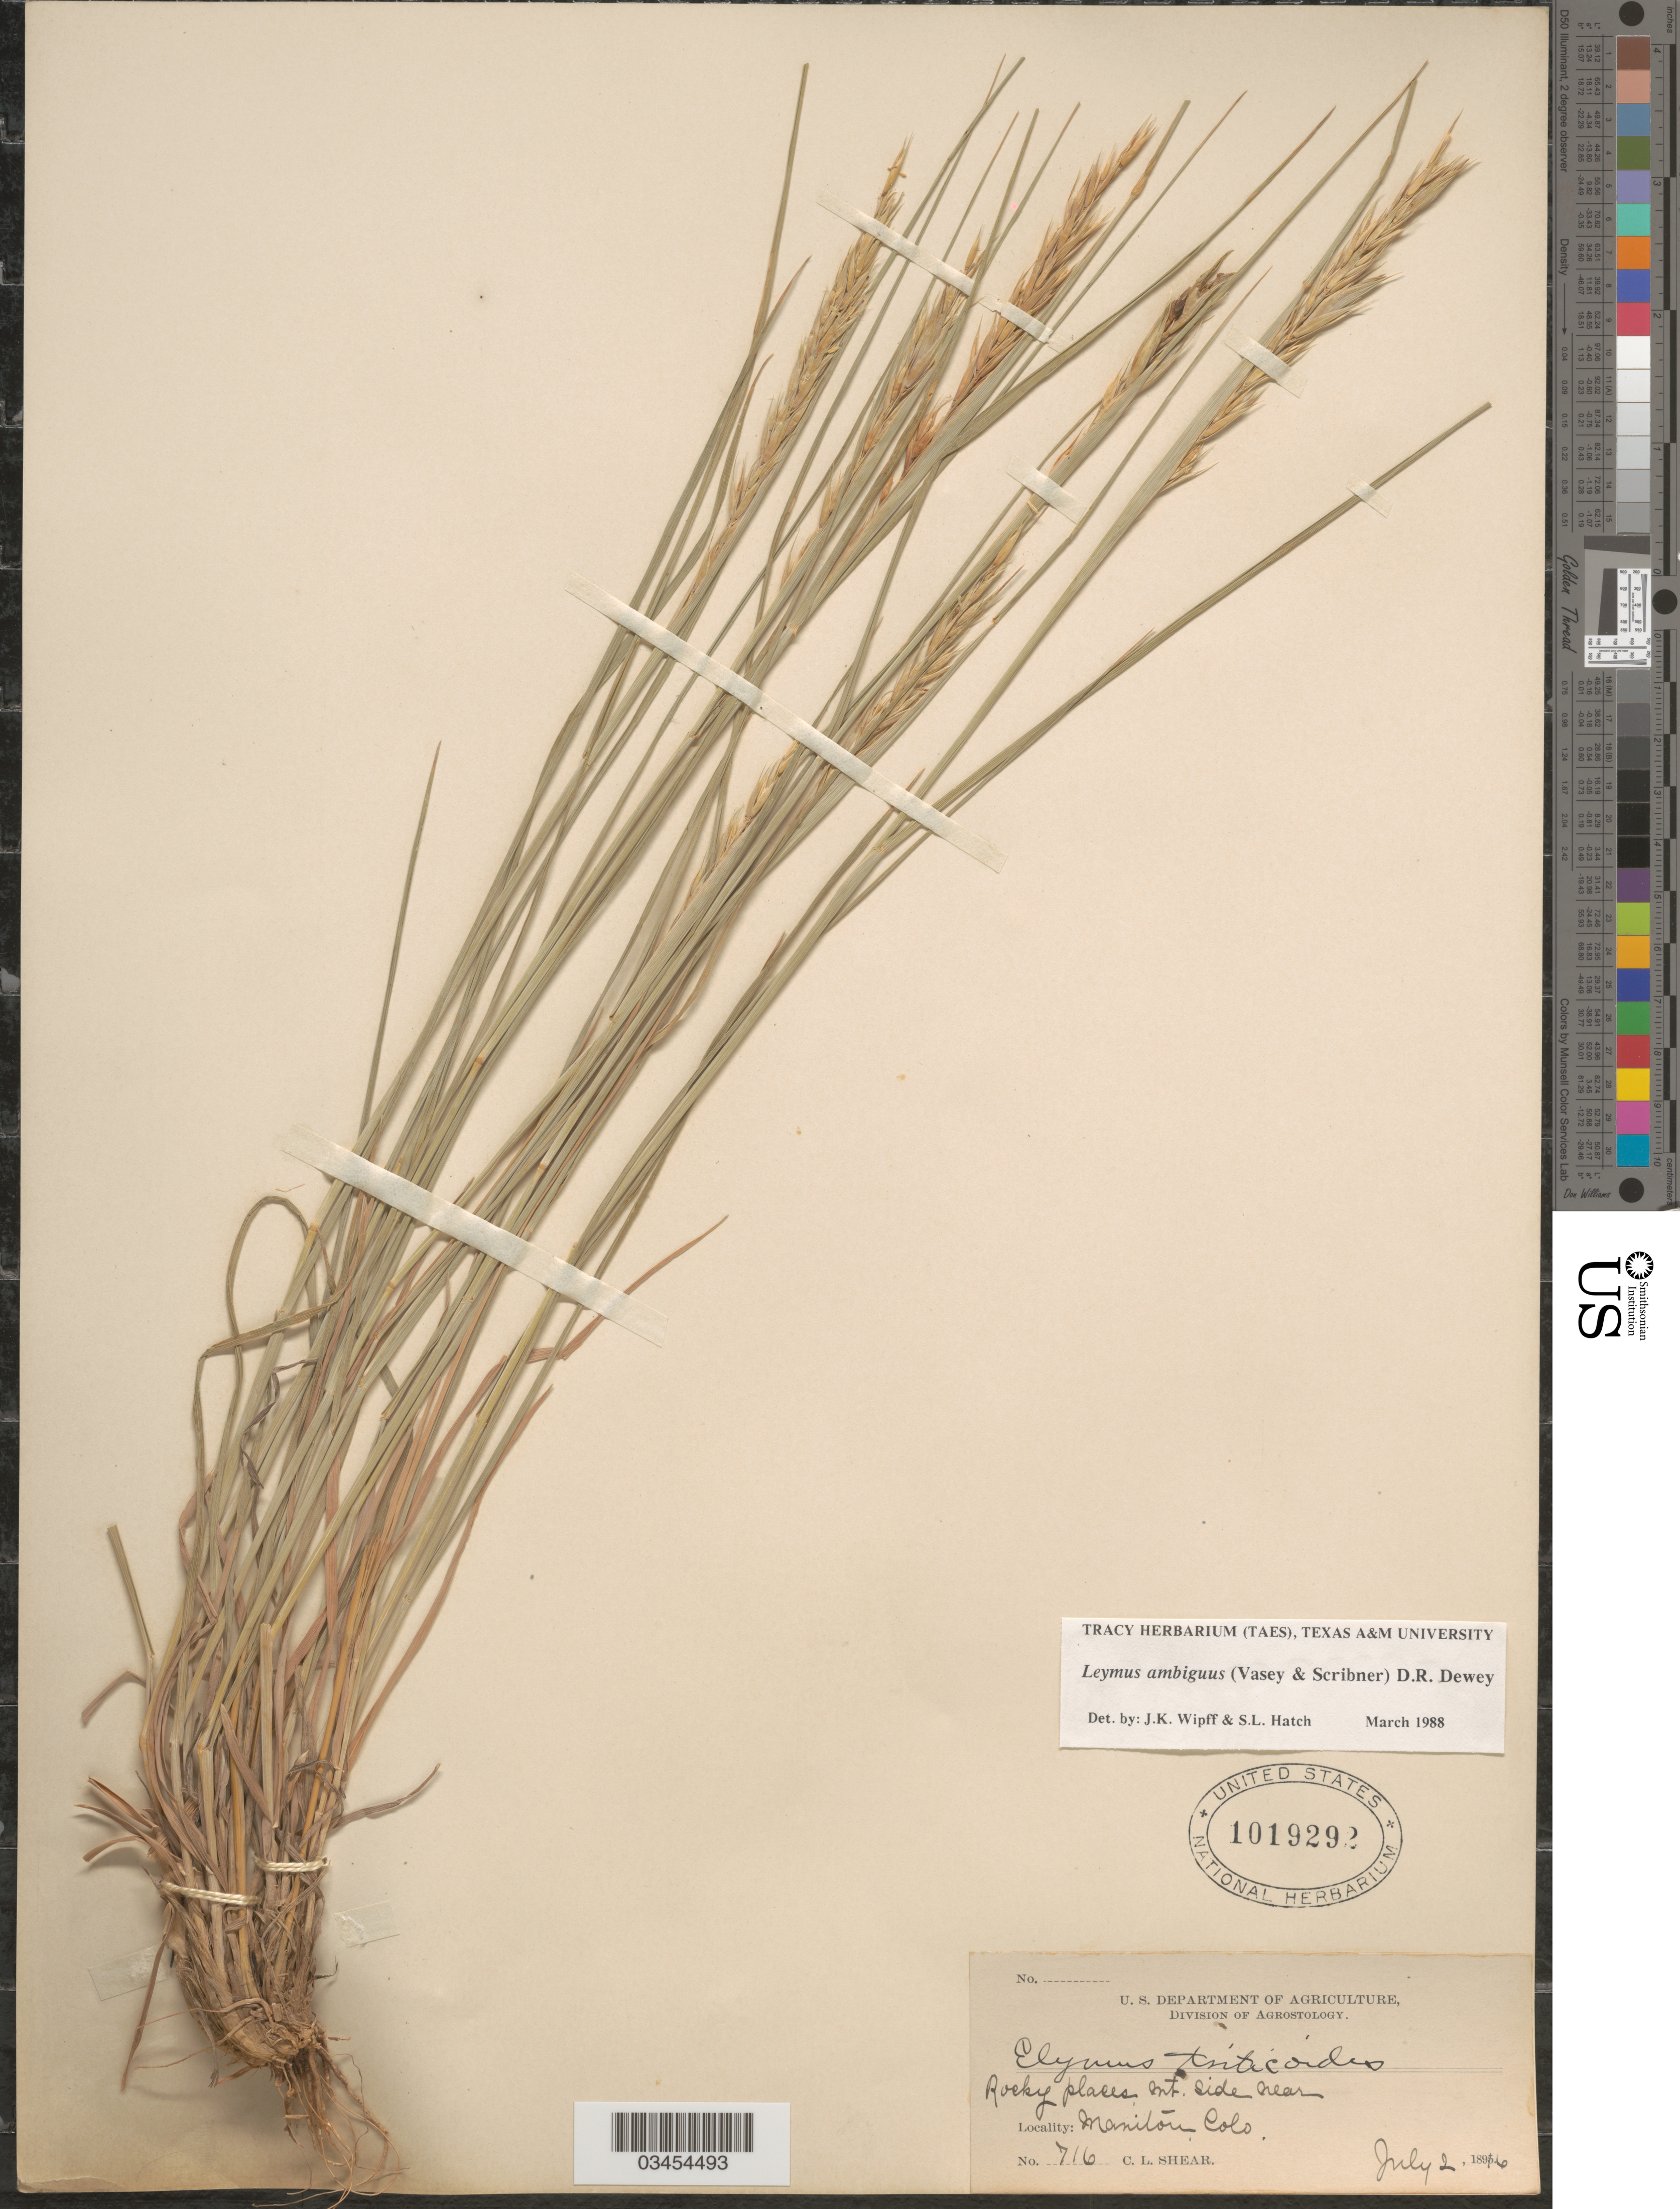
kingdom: Plantae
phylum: Tracheophyta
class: Liliopsida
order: Poales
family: Poaceae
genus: Leymus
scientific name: Leymus ambiguus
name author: (Vasey & Scribn.) Dewey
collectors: C. L. Shear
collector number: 716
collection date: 1896-07-02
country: United States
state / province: Colorado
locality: Rocky places mt. side near Manitou.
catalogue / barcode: US 1019292